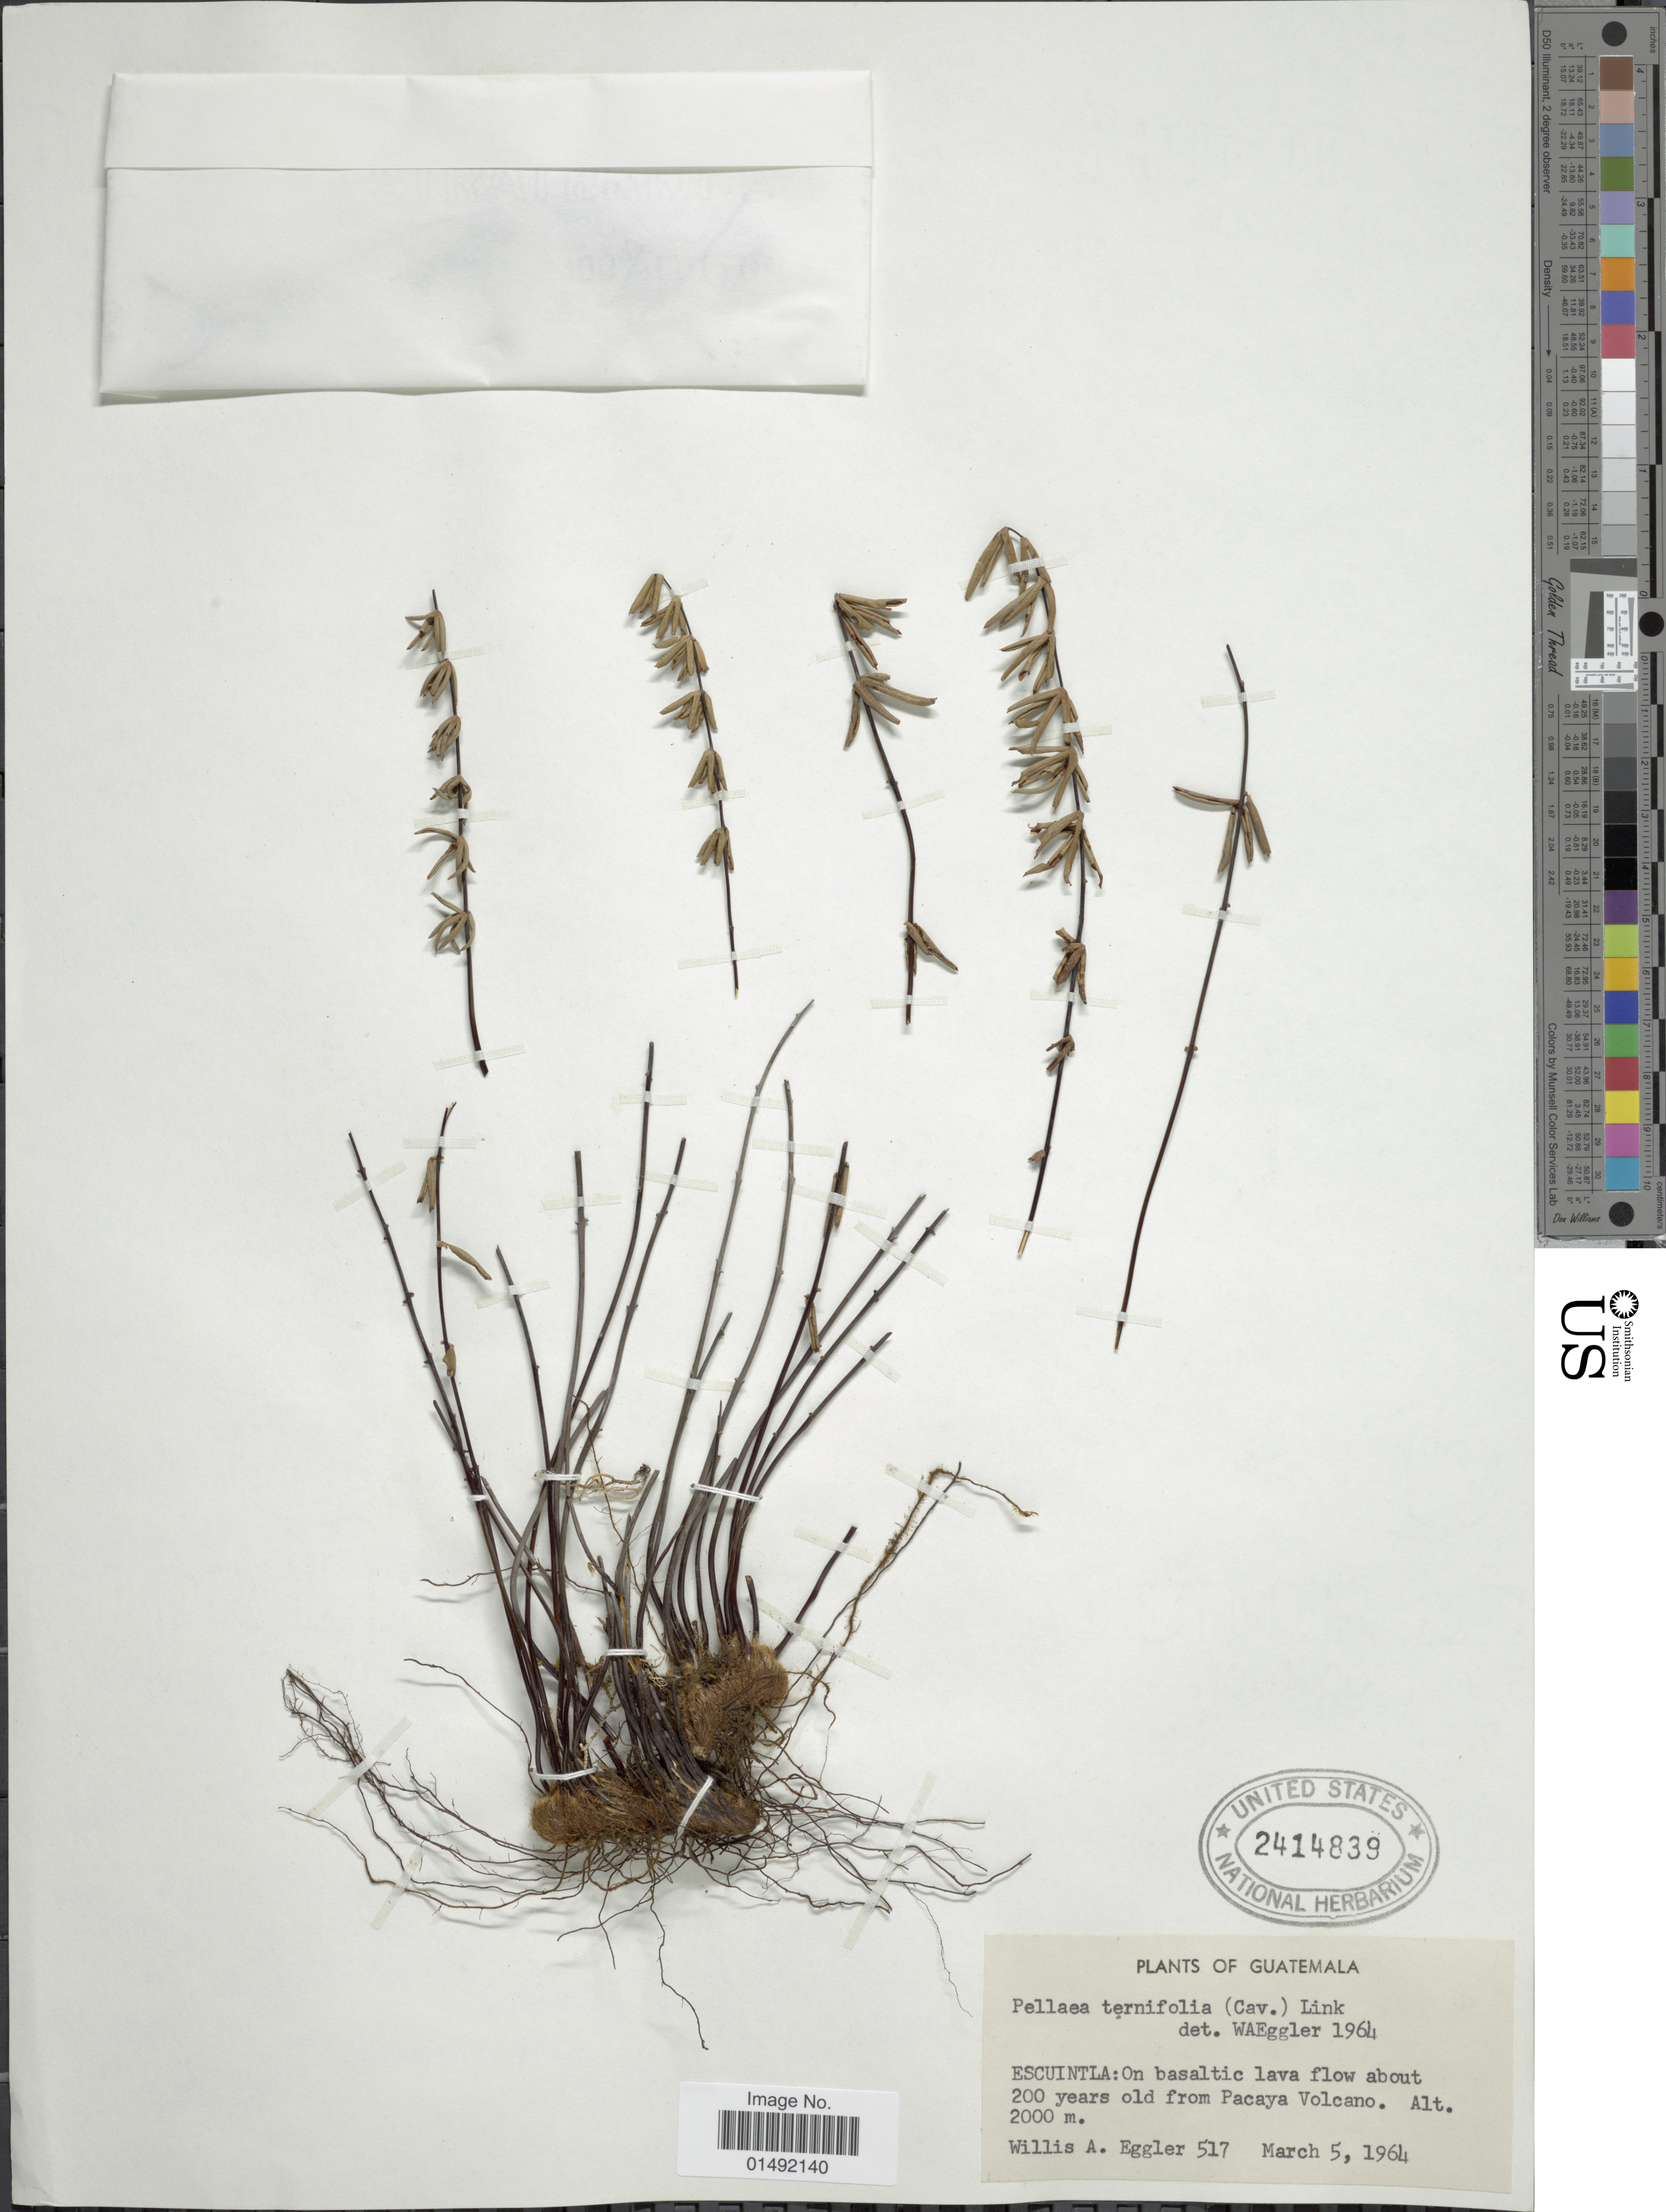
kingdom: Plantae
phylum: Tracheophyta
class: Polypodiopsida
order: Polypodiales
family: Pteridaceae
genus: Pellaea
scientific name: Pellaea ternifolia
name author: (Cav.) Link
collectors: W. A. Eggler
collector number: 517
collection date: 1964-03-05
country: Guatemala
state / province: Escuintla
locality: On basaltic lava flow about 200 years old from Pacaya Volcano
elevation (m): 2000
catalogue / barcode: US 2414839